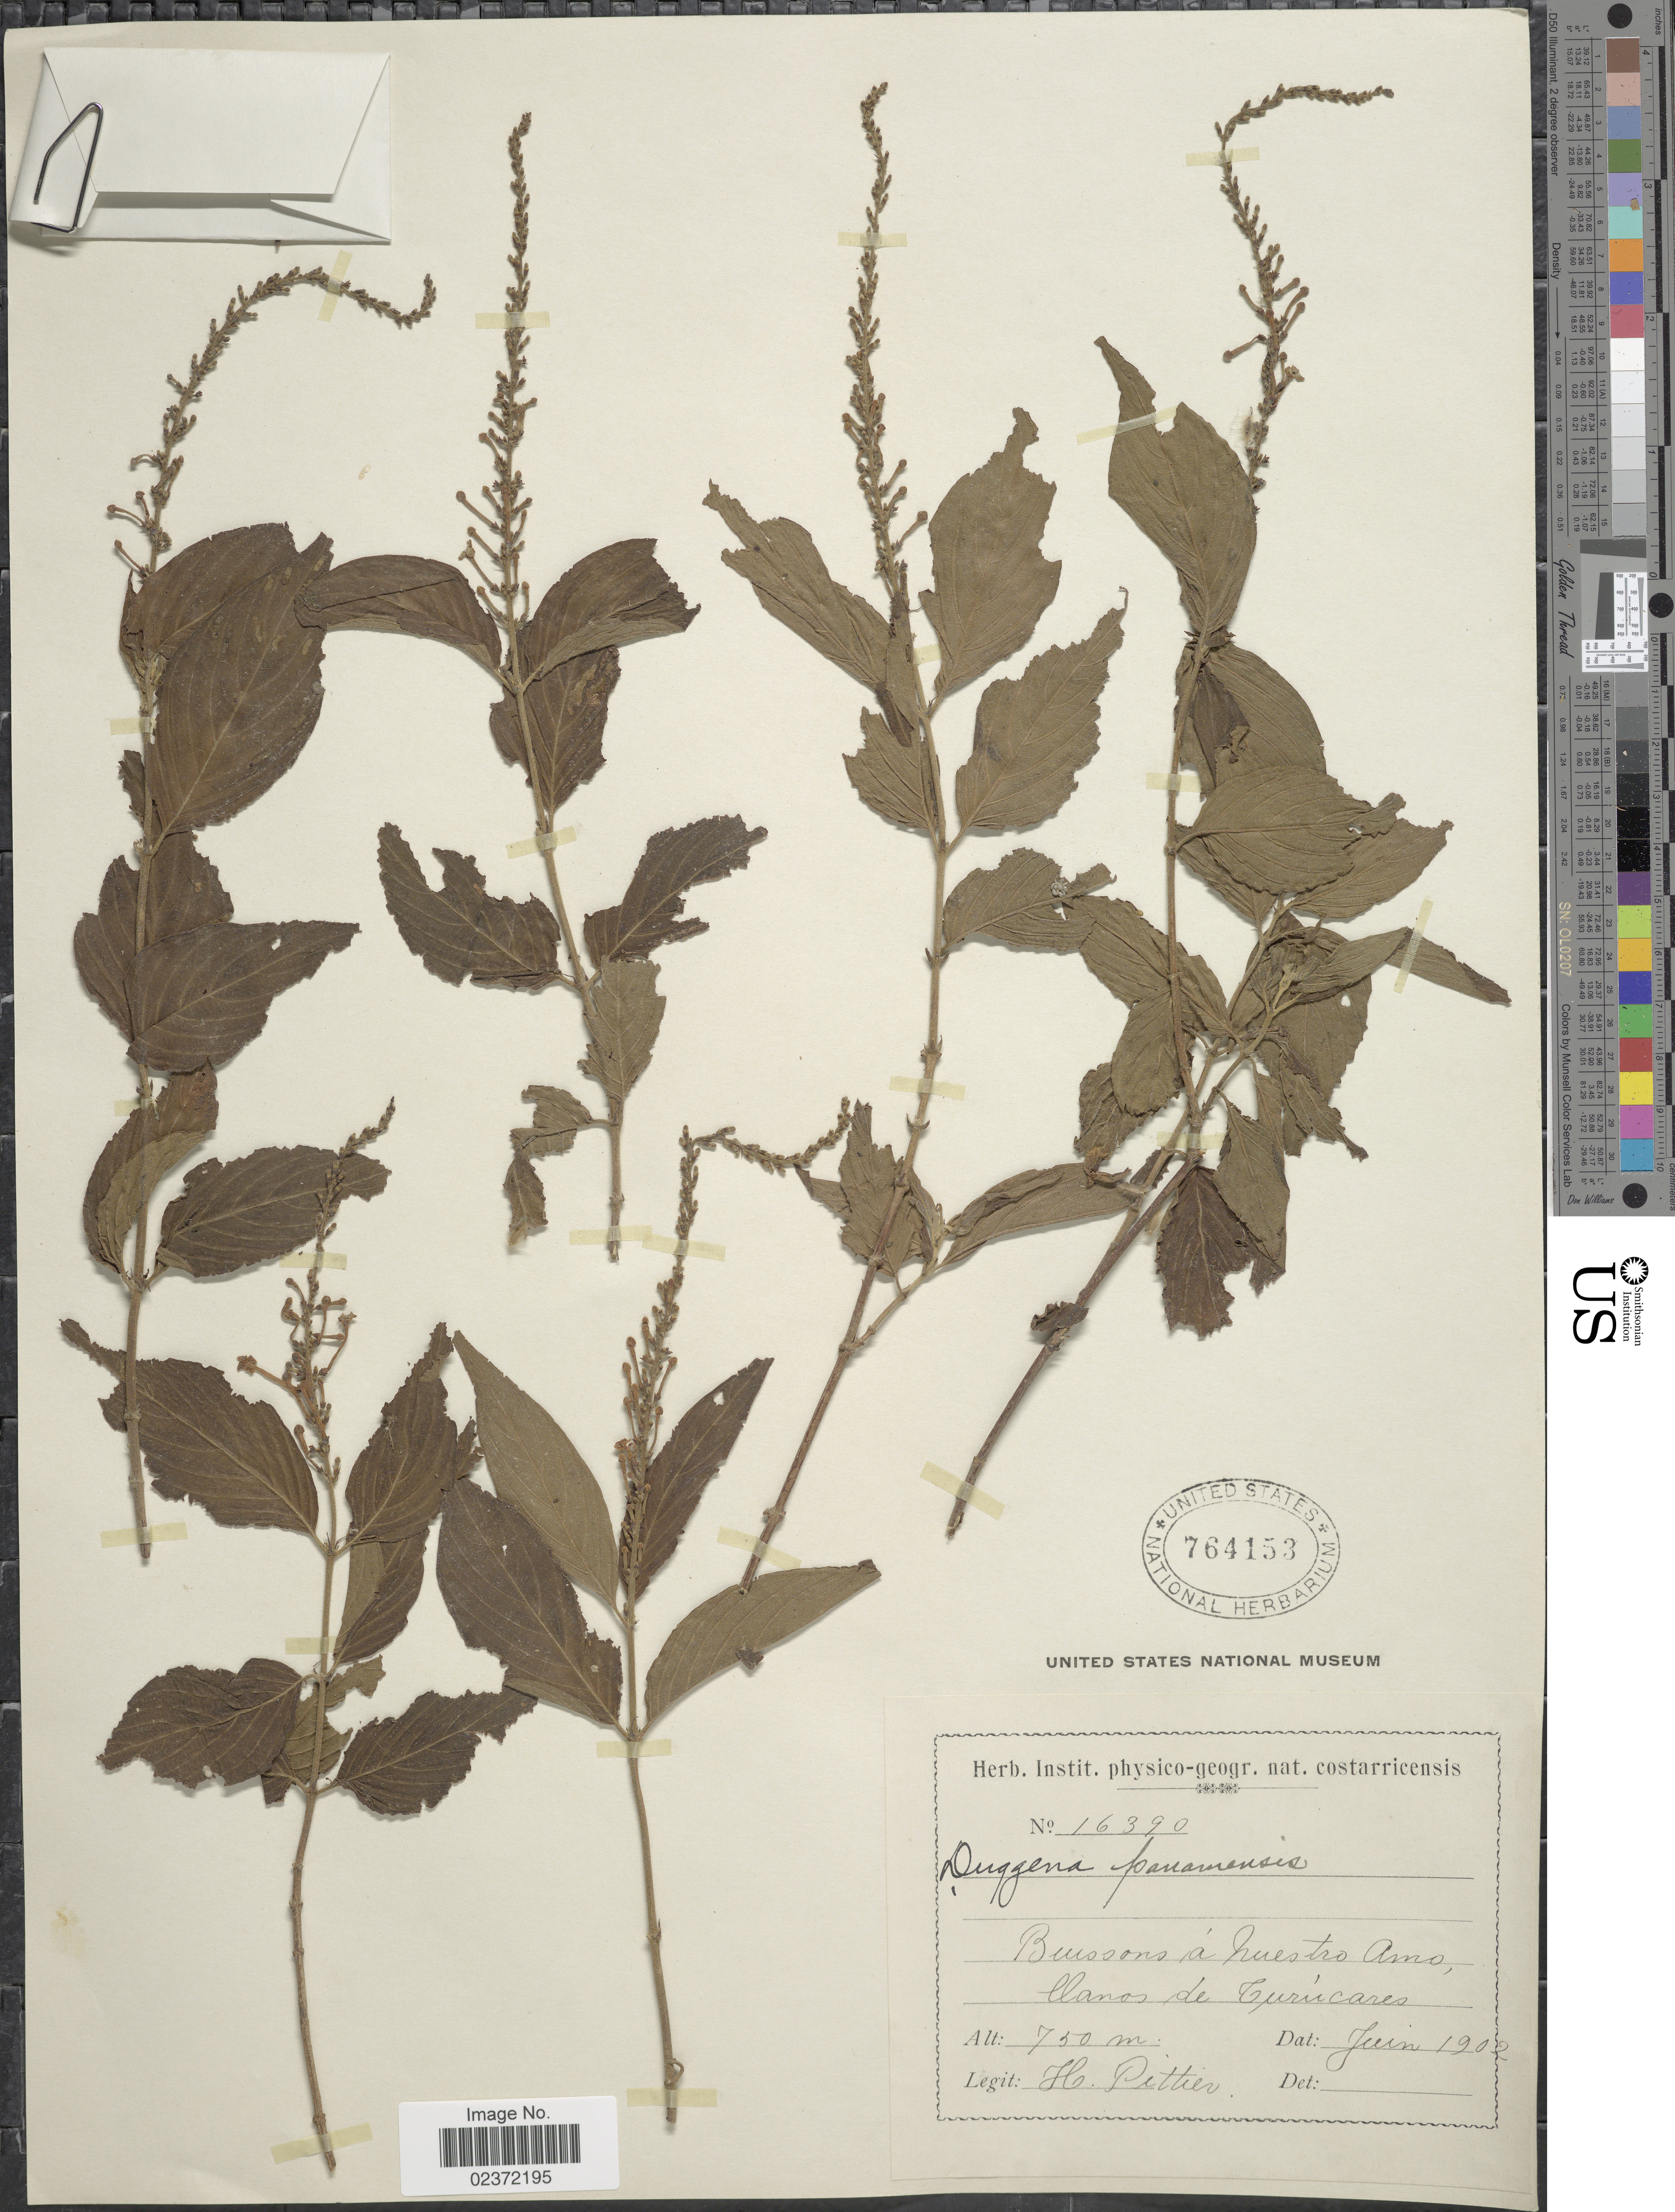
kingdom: Plantae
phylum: Tracheophyta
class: Magnoliopsida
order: Gentianales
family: Rubiaceae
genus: Gonzalagunia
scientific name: Gonzalagunia panamensis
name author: (Cav.) K. Schum.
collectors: H. F. Pittier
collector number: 16390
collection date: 1902-06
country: Costa Rica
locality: Bussons a Nuestro Amo, llanos de Turucares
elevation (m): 750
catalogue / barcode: US 764153